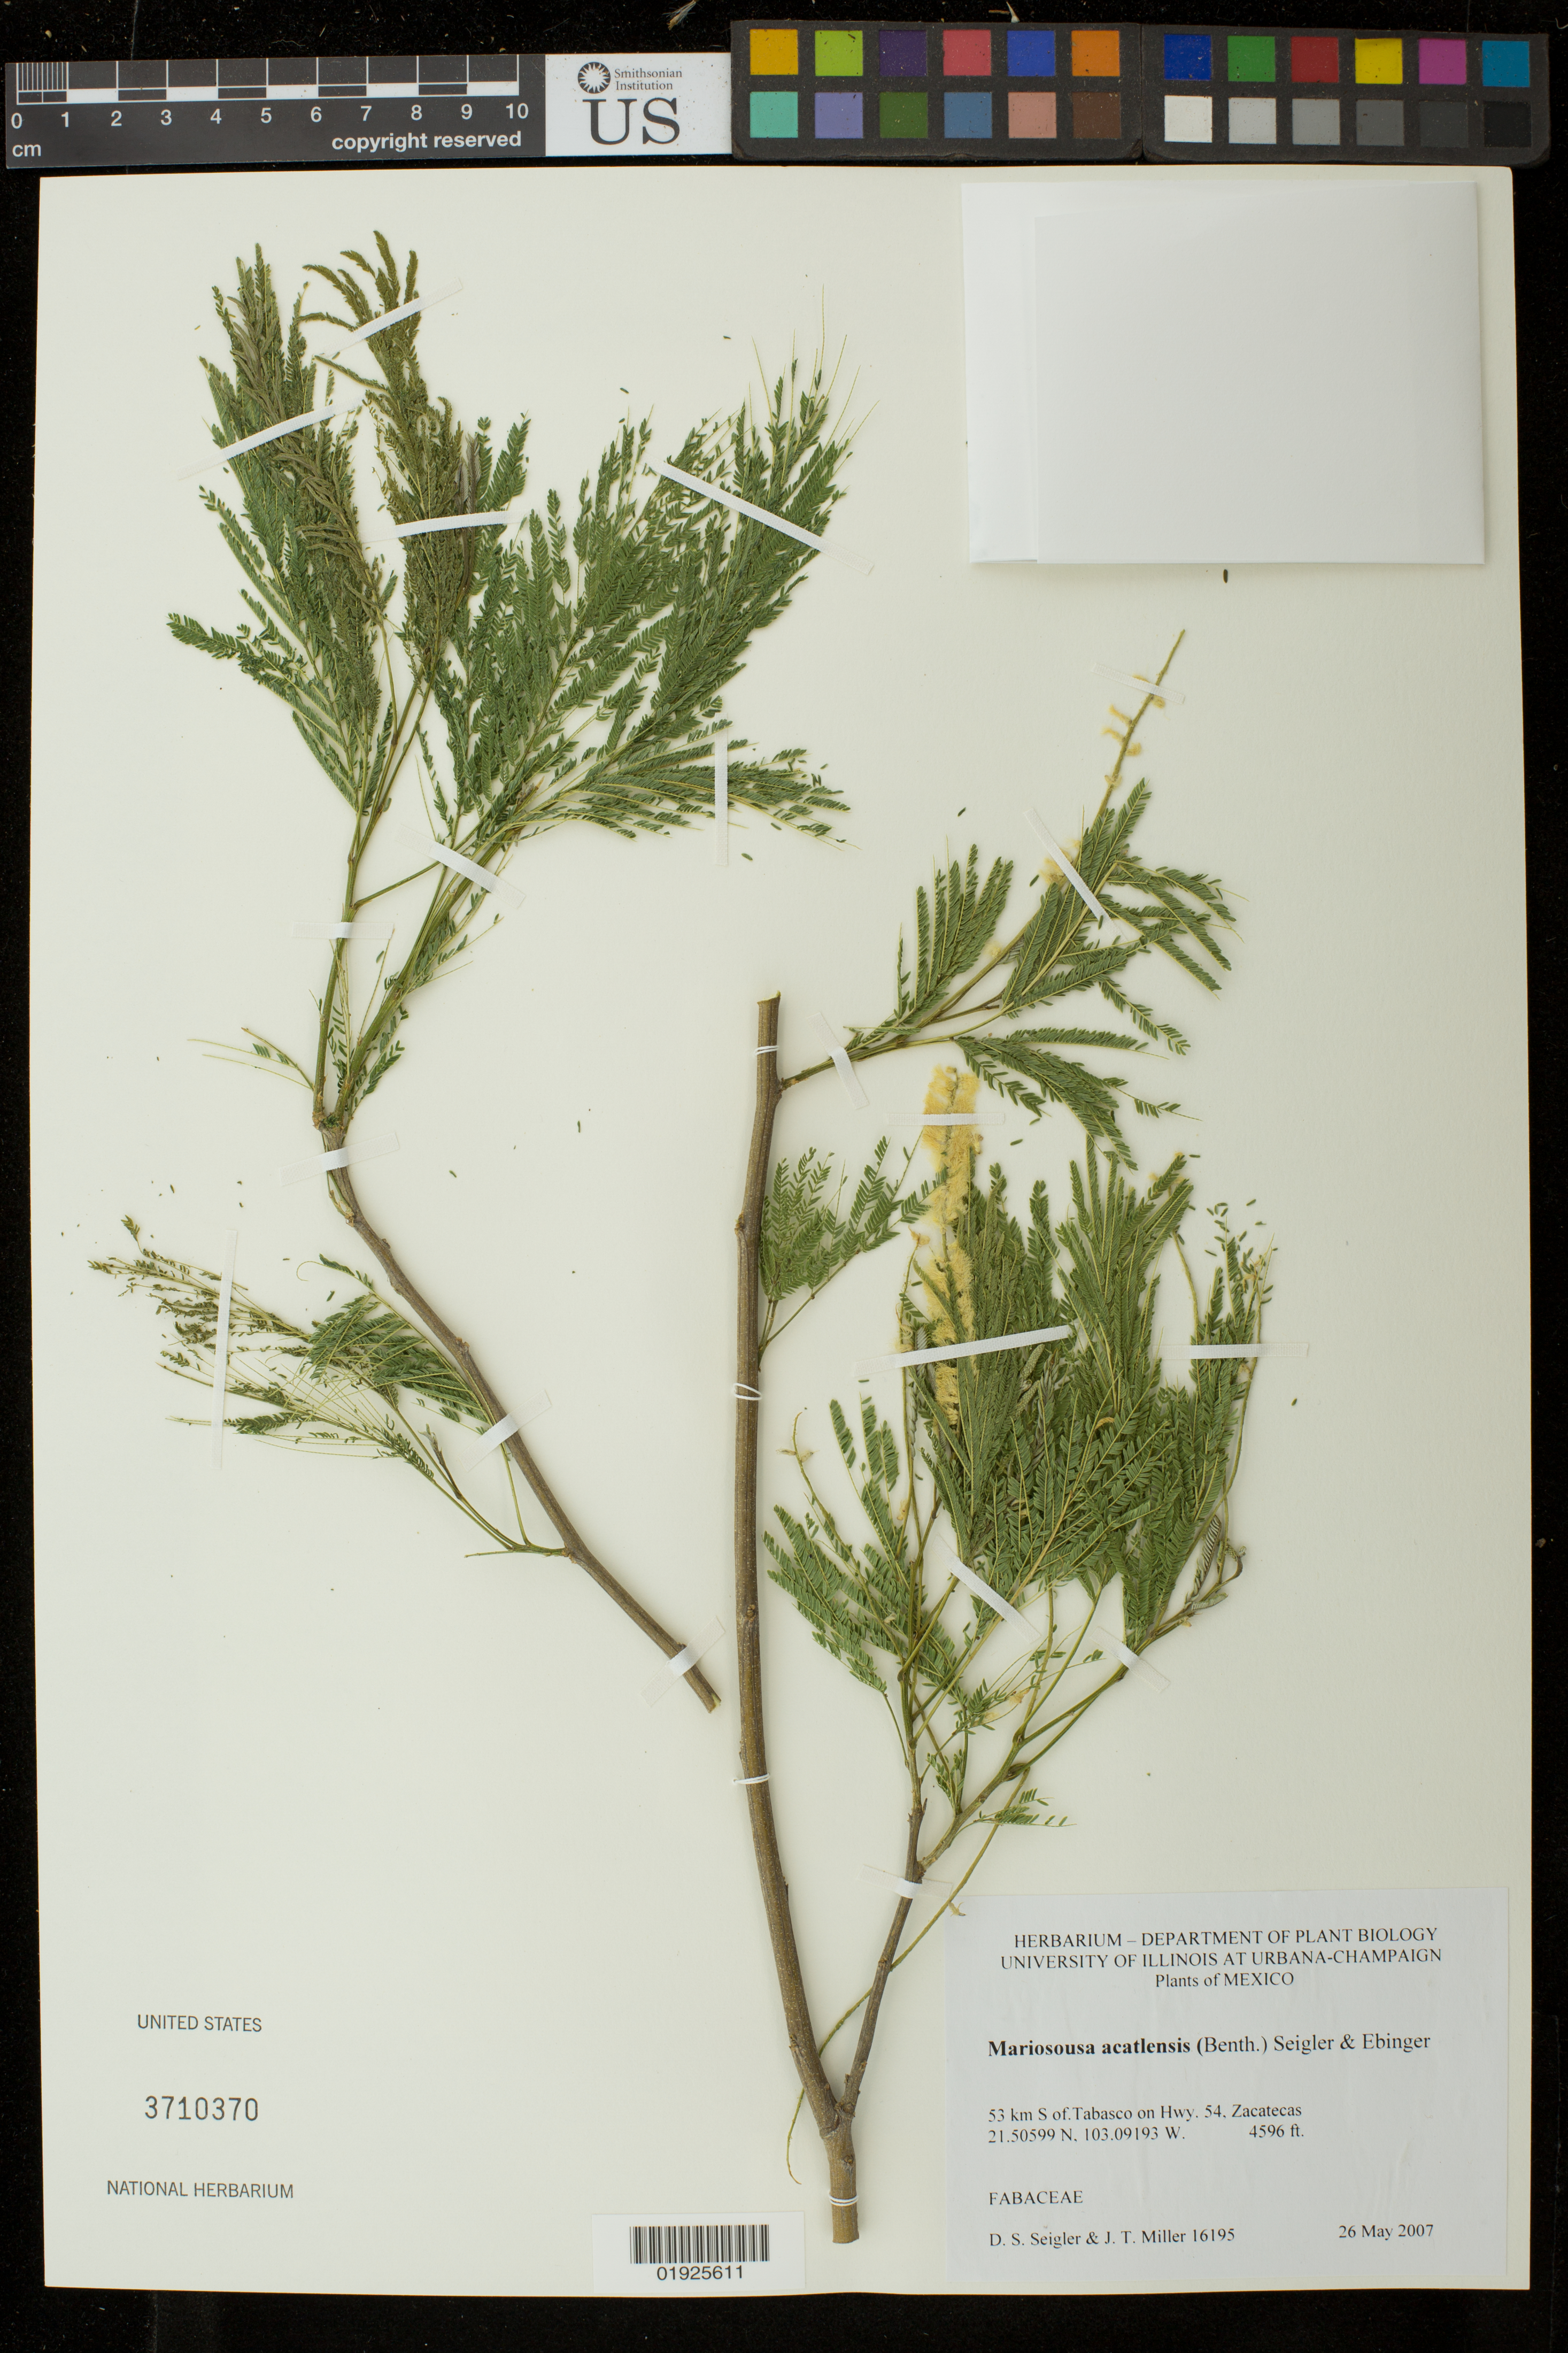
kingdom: Plantae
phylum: Tracheophyta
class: Magnoliopsida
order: Fabales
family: Fabaceae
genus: Mariosousa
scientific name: Mariosousa acatlensis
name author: (Benth.) Seigler & Ebinger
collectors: D. S. Seigler & J. T. Miller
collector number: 16195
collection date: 2007-05-26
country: Mexico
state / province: Zacatecas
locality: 53 km S of Tabasco on Hwy 54.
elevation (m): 1401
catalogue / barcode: US 3710370